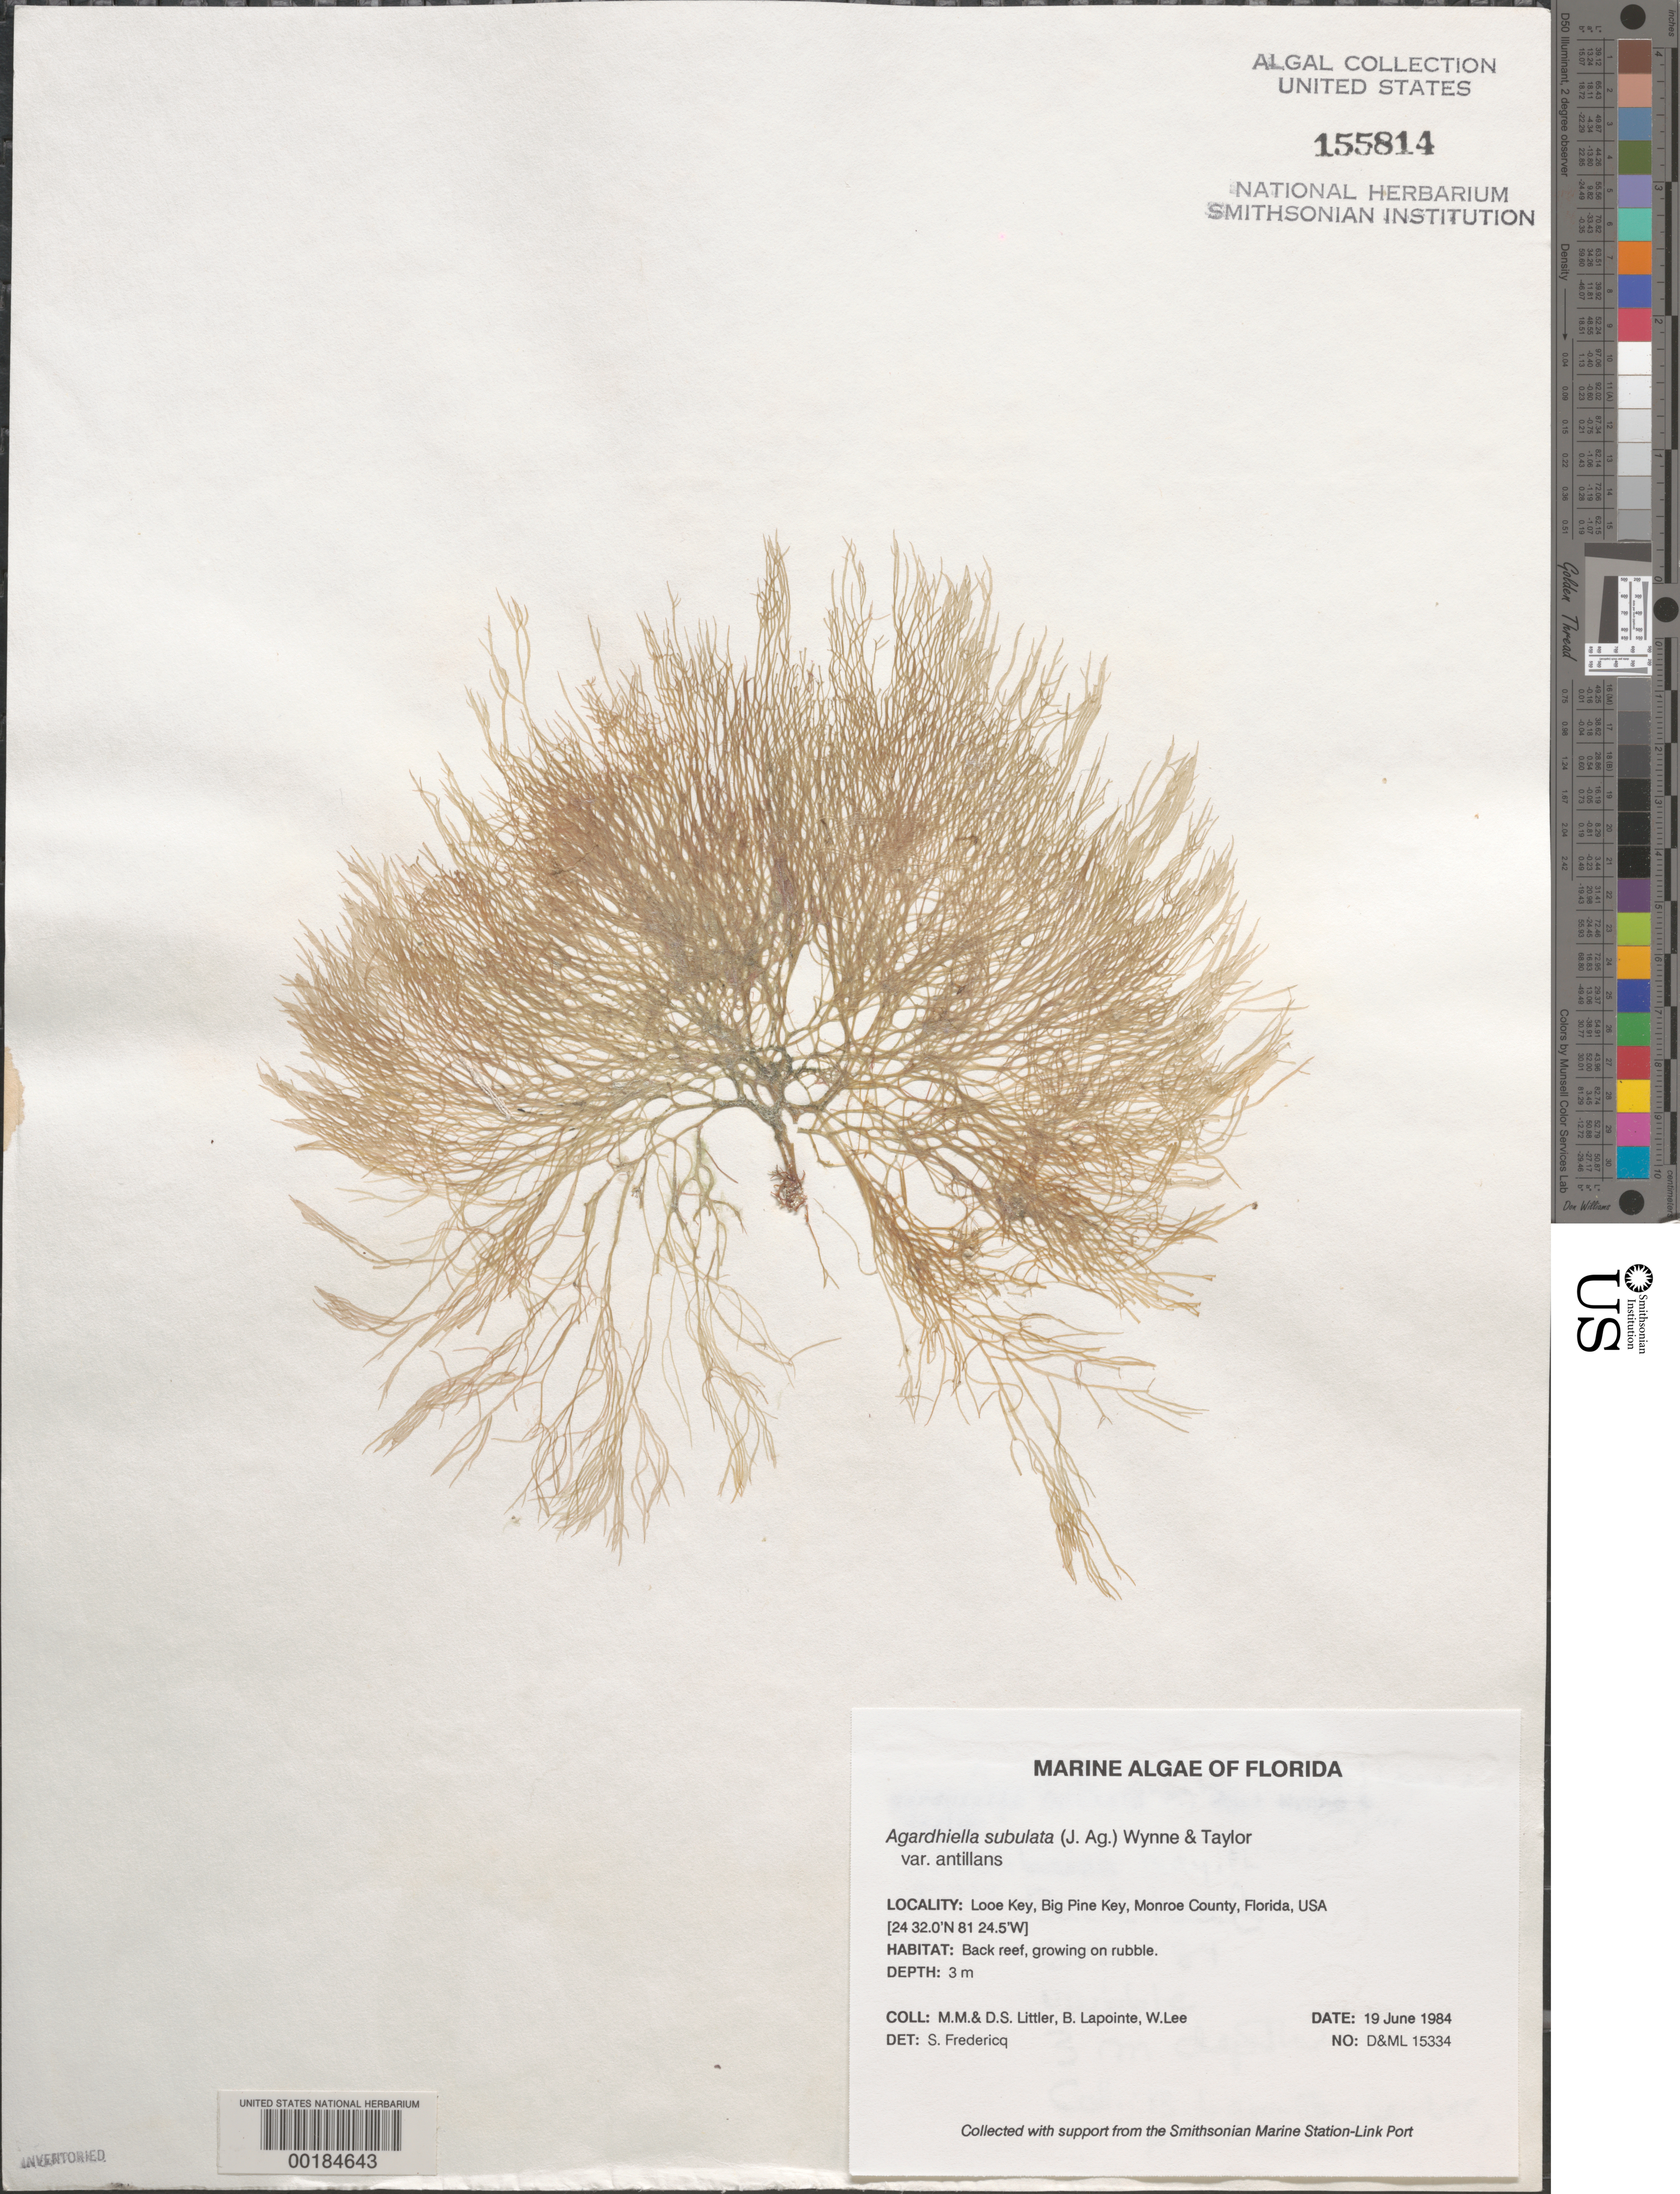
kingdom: Plantae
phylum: Rhodophyta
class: Florideophyceae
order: Gigartinales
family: Solieriaceae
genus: Agardhiella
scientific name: Agardhiella subulata var. antillans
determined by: Fredericq, S.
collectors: M. M. Littler, D. S. Littler, B. Lapointe & W. Lee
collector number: D&ML 15334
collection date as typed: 19 Jun 1984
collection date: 1984-06-19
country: United States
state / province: Florida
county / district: Monroe County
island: Looe Key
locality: Looe Key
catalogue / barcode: US 155814